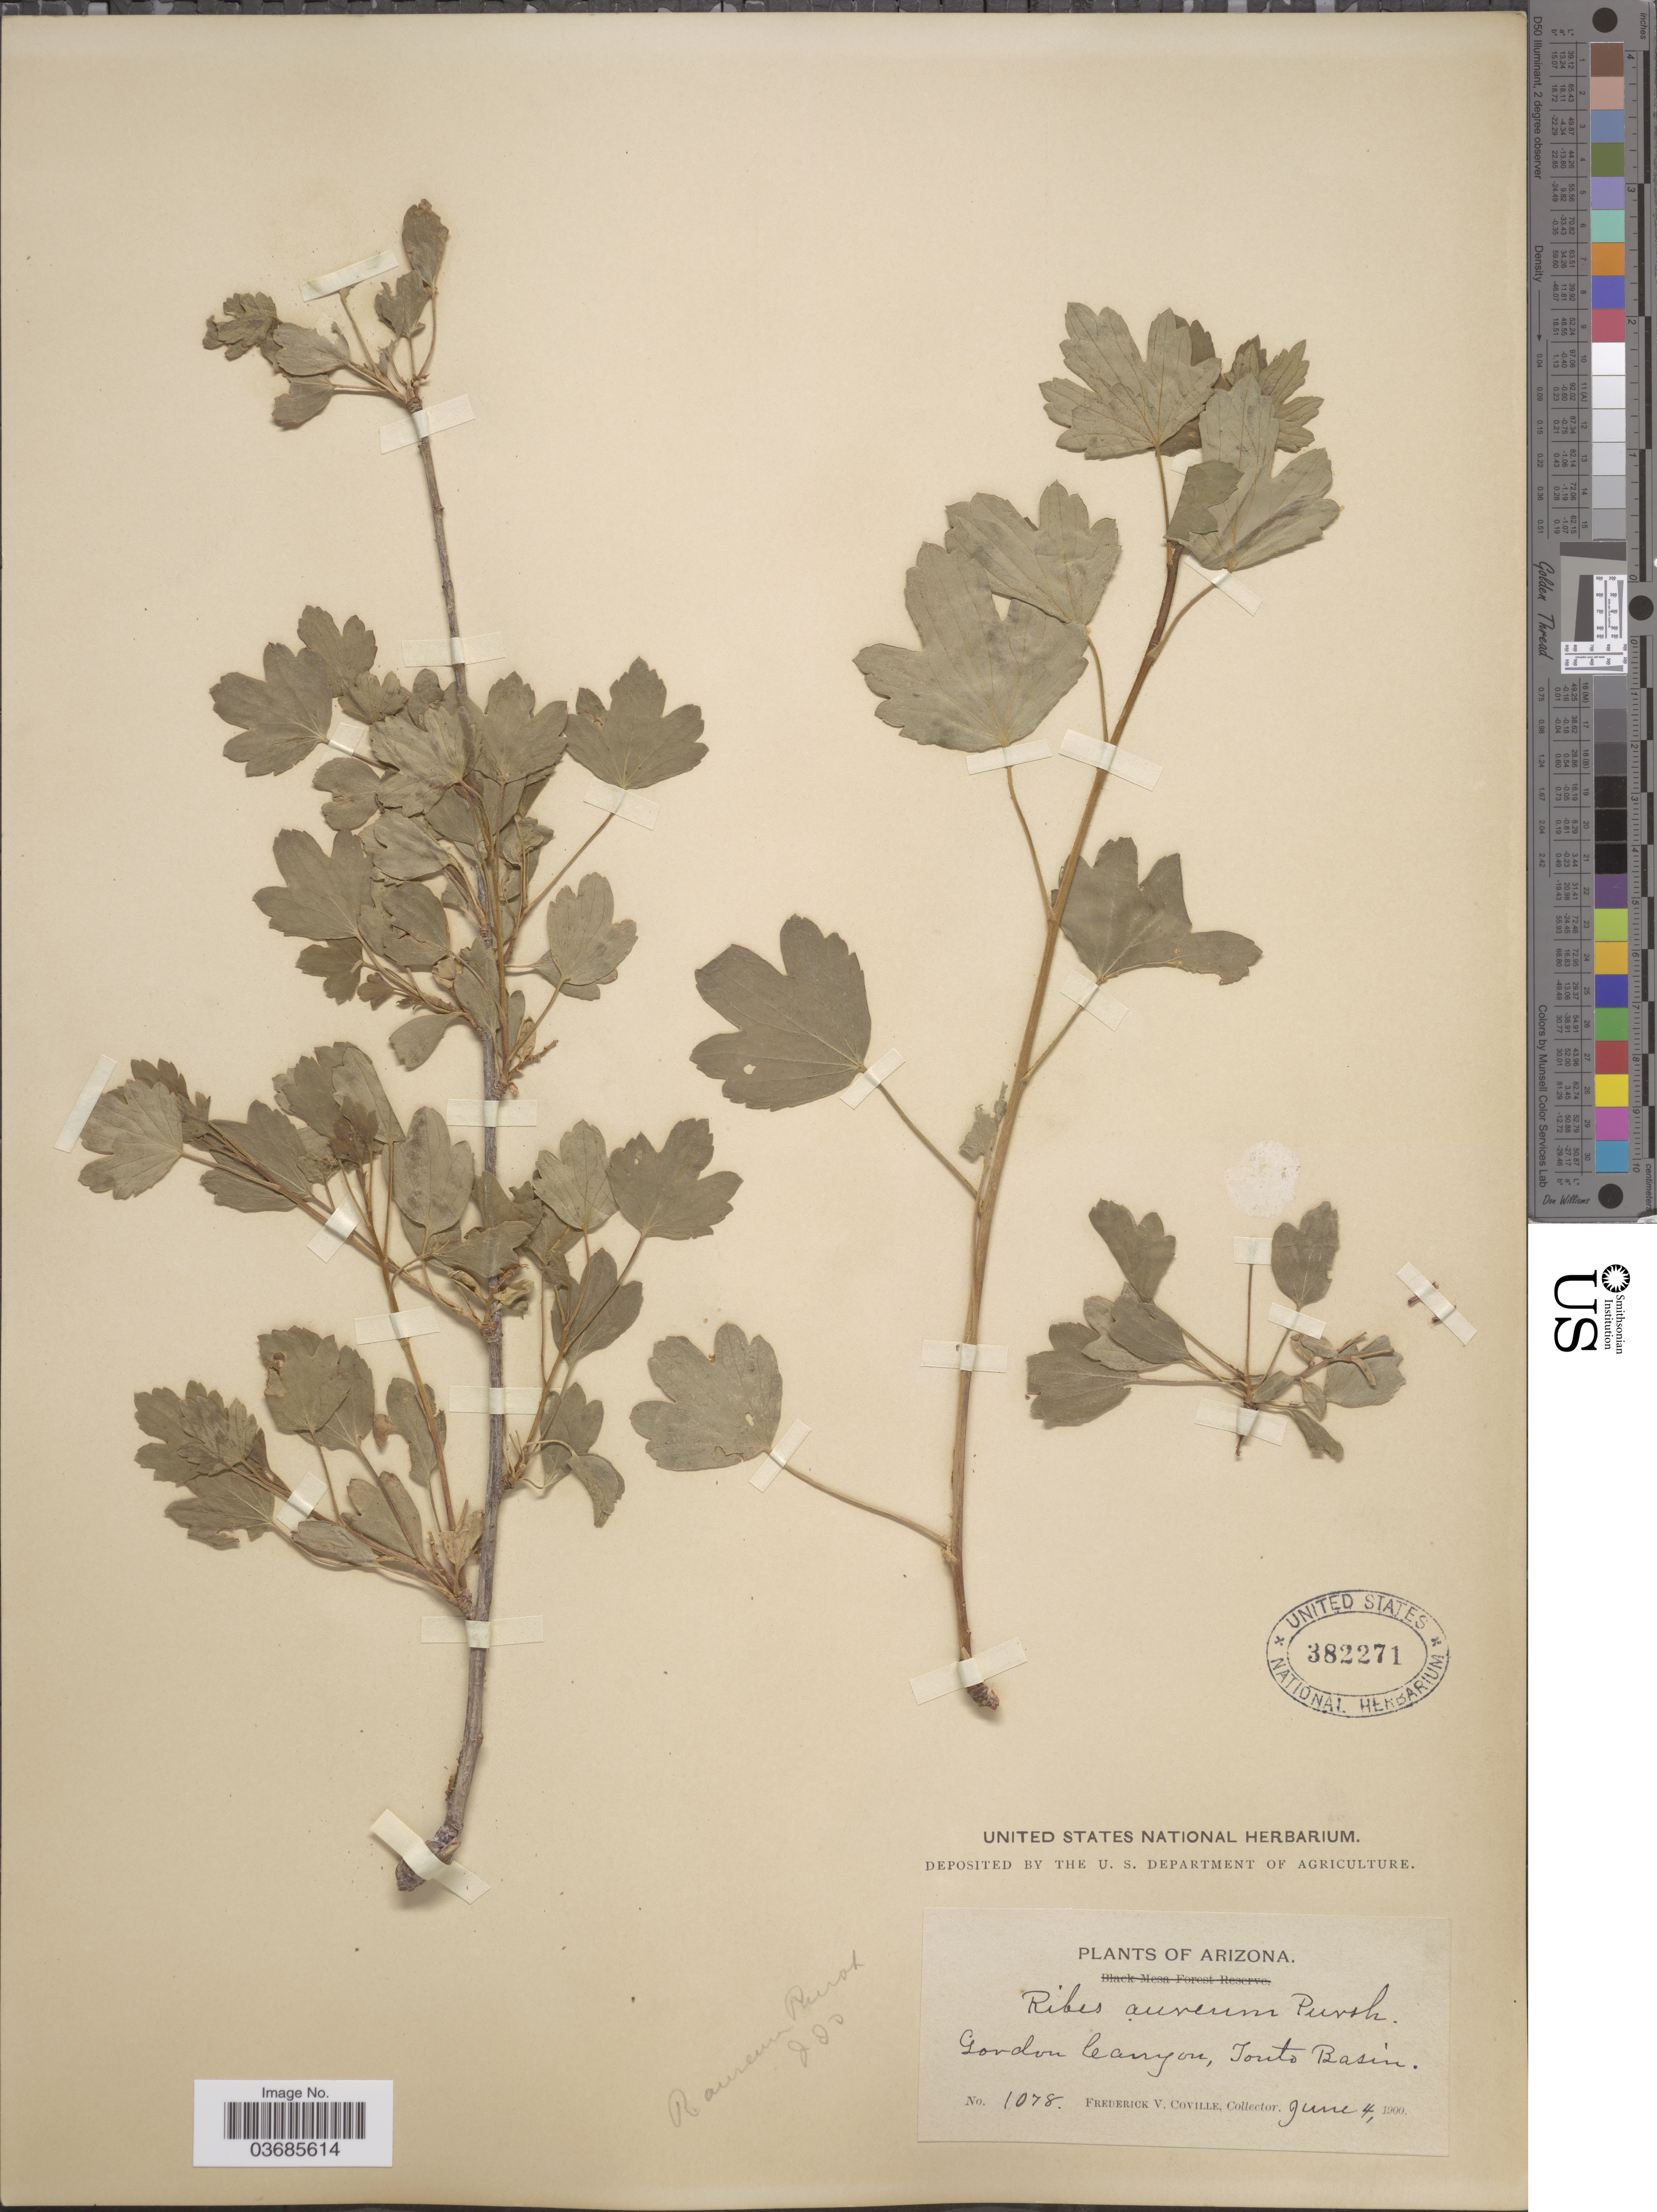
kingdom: Plantae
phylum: Tracheophyta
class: Magnoliopsida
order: Saxifragales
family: Grossulariaceae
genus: Ribes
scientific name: Ribes aureum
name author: Pursh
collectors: F. V. Coville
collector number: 1078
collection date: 1900-06-04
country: United States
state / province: Arizona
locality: Gordon Canyon, Tonto Basin.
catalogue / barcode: US 382271